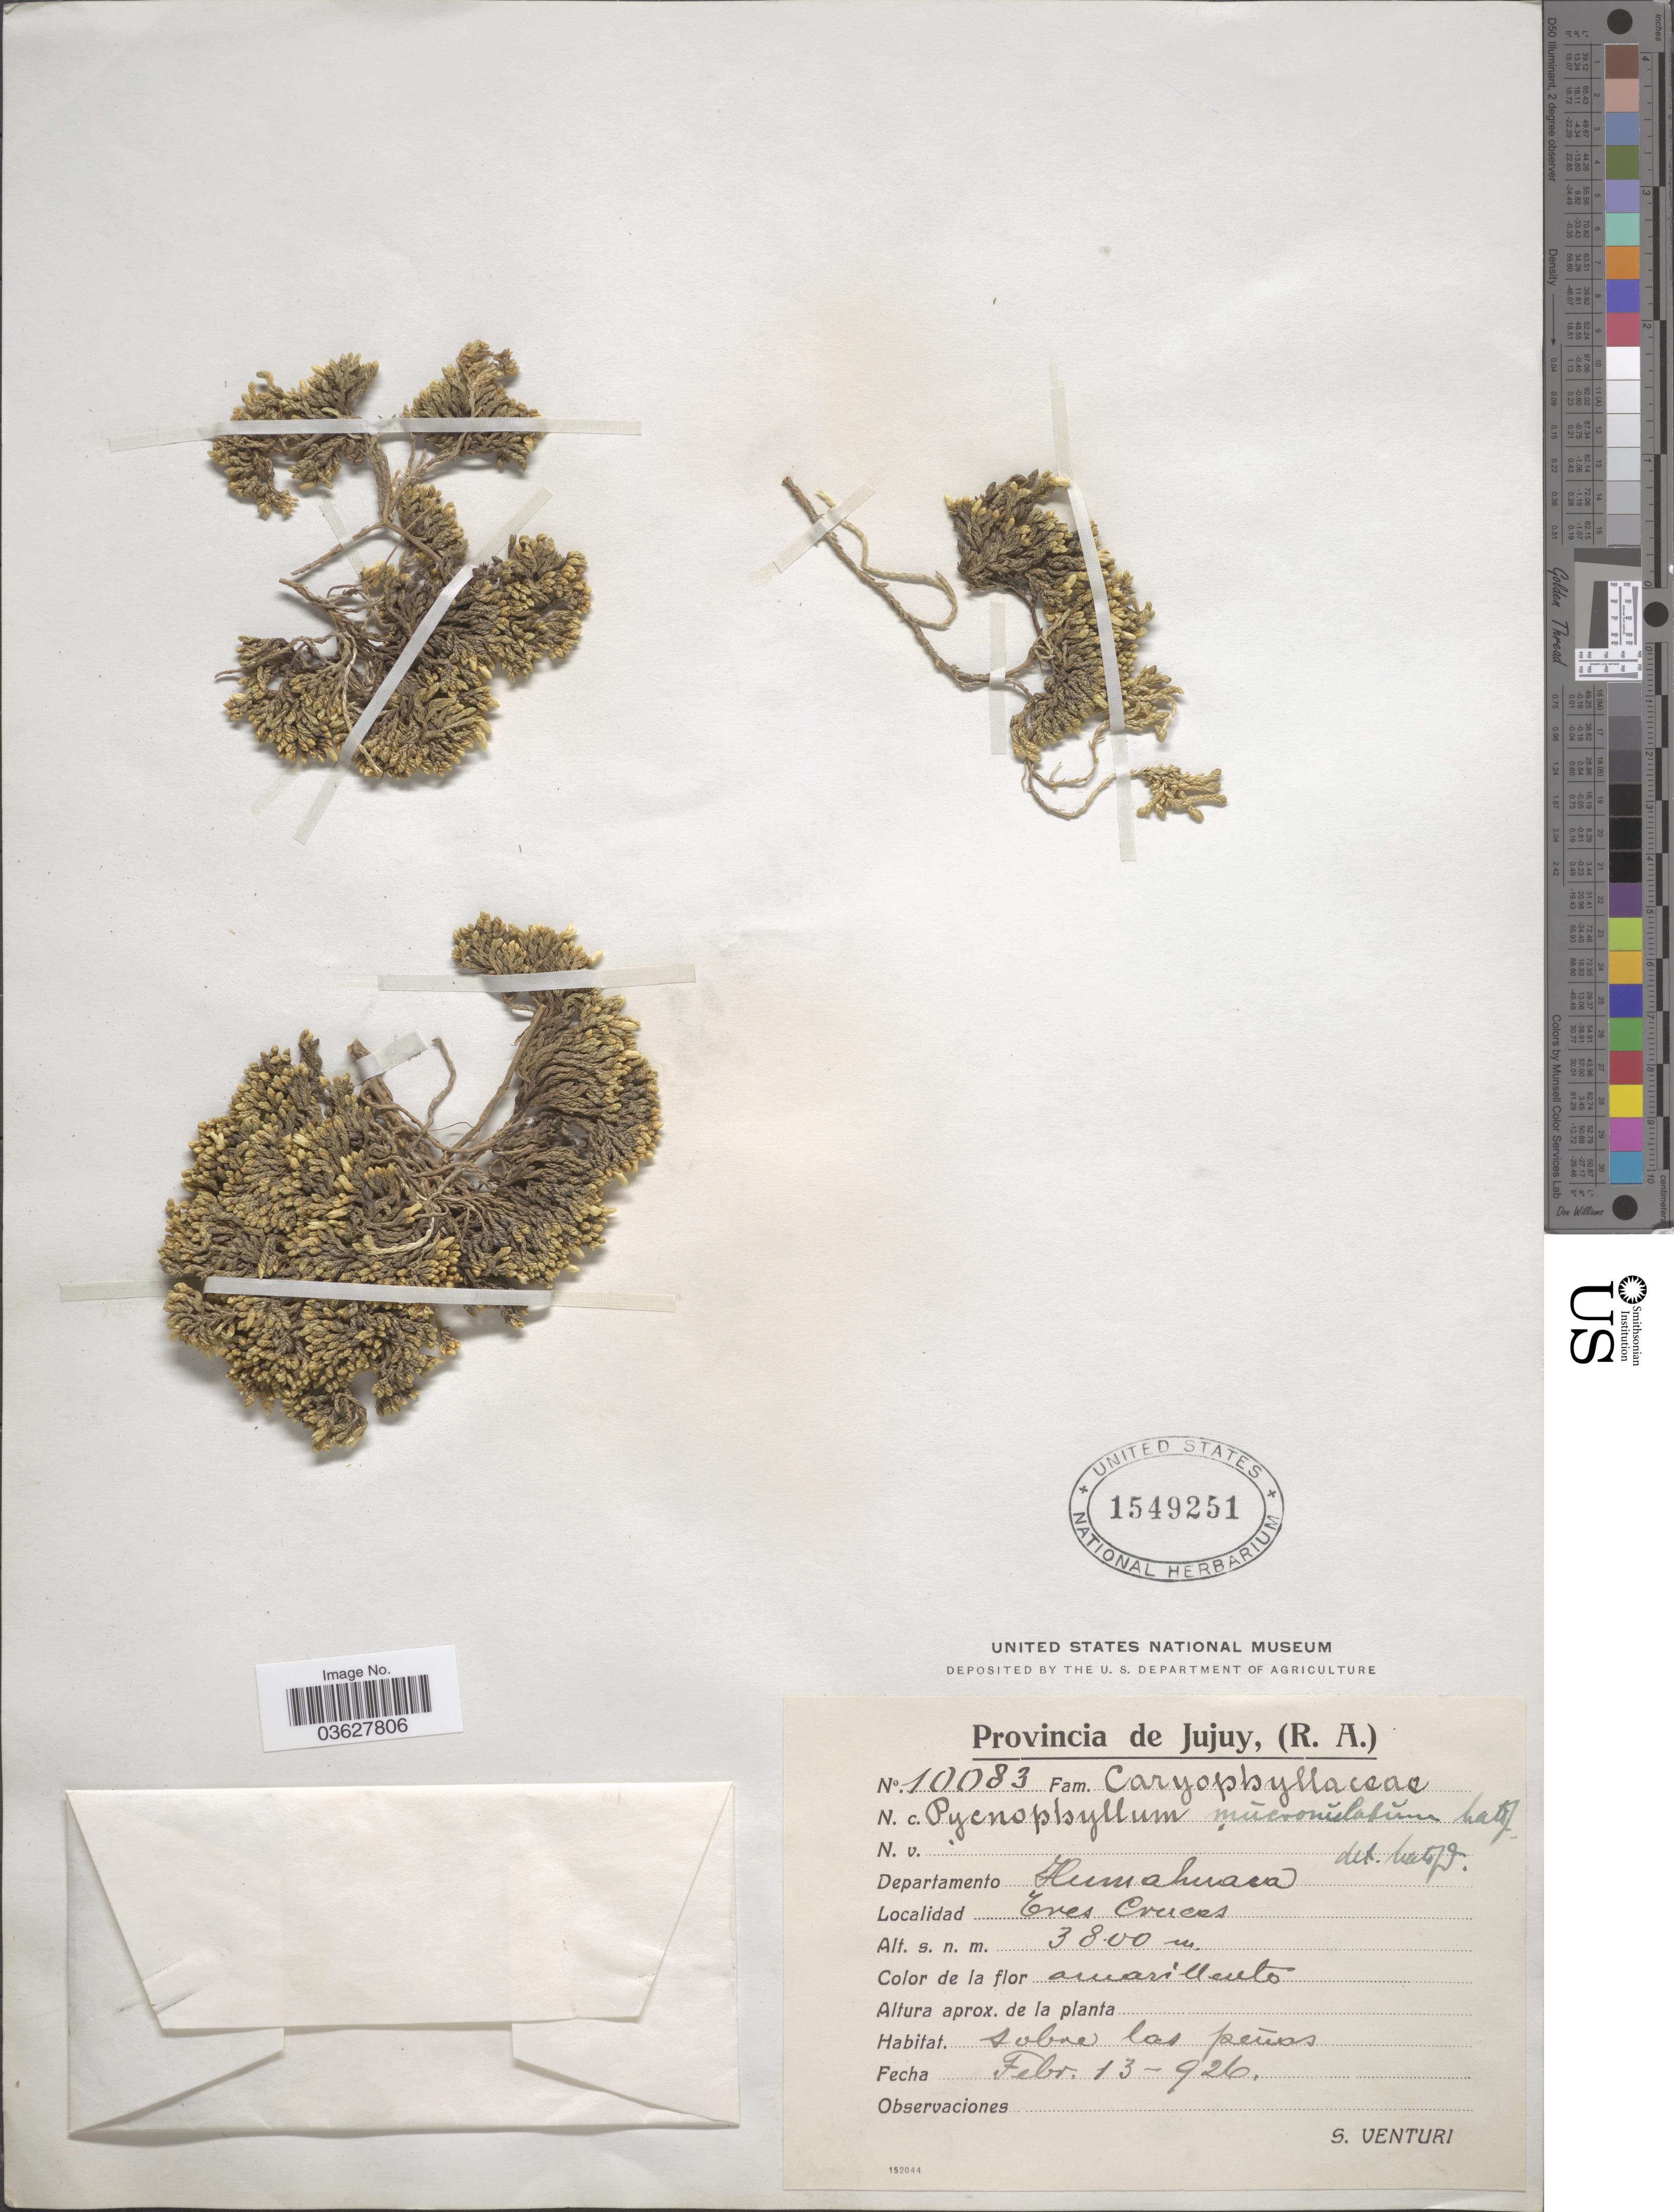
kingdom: Plantae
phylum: Tracheophyta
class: Magnoliopsida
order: Caryophyllales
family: Caryophyllaceae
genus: Pycnophyllum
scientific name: Pycnophyllum mucronulatum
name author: Mattf.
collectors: S. Venturi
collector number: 10083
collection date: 1926-02-13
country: Argentina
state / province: Jujuy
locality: Departamento Humahuaca. Tres Cruces.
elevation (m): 3800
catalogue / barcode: US 1549251